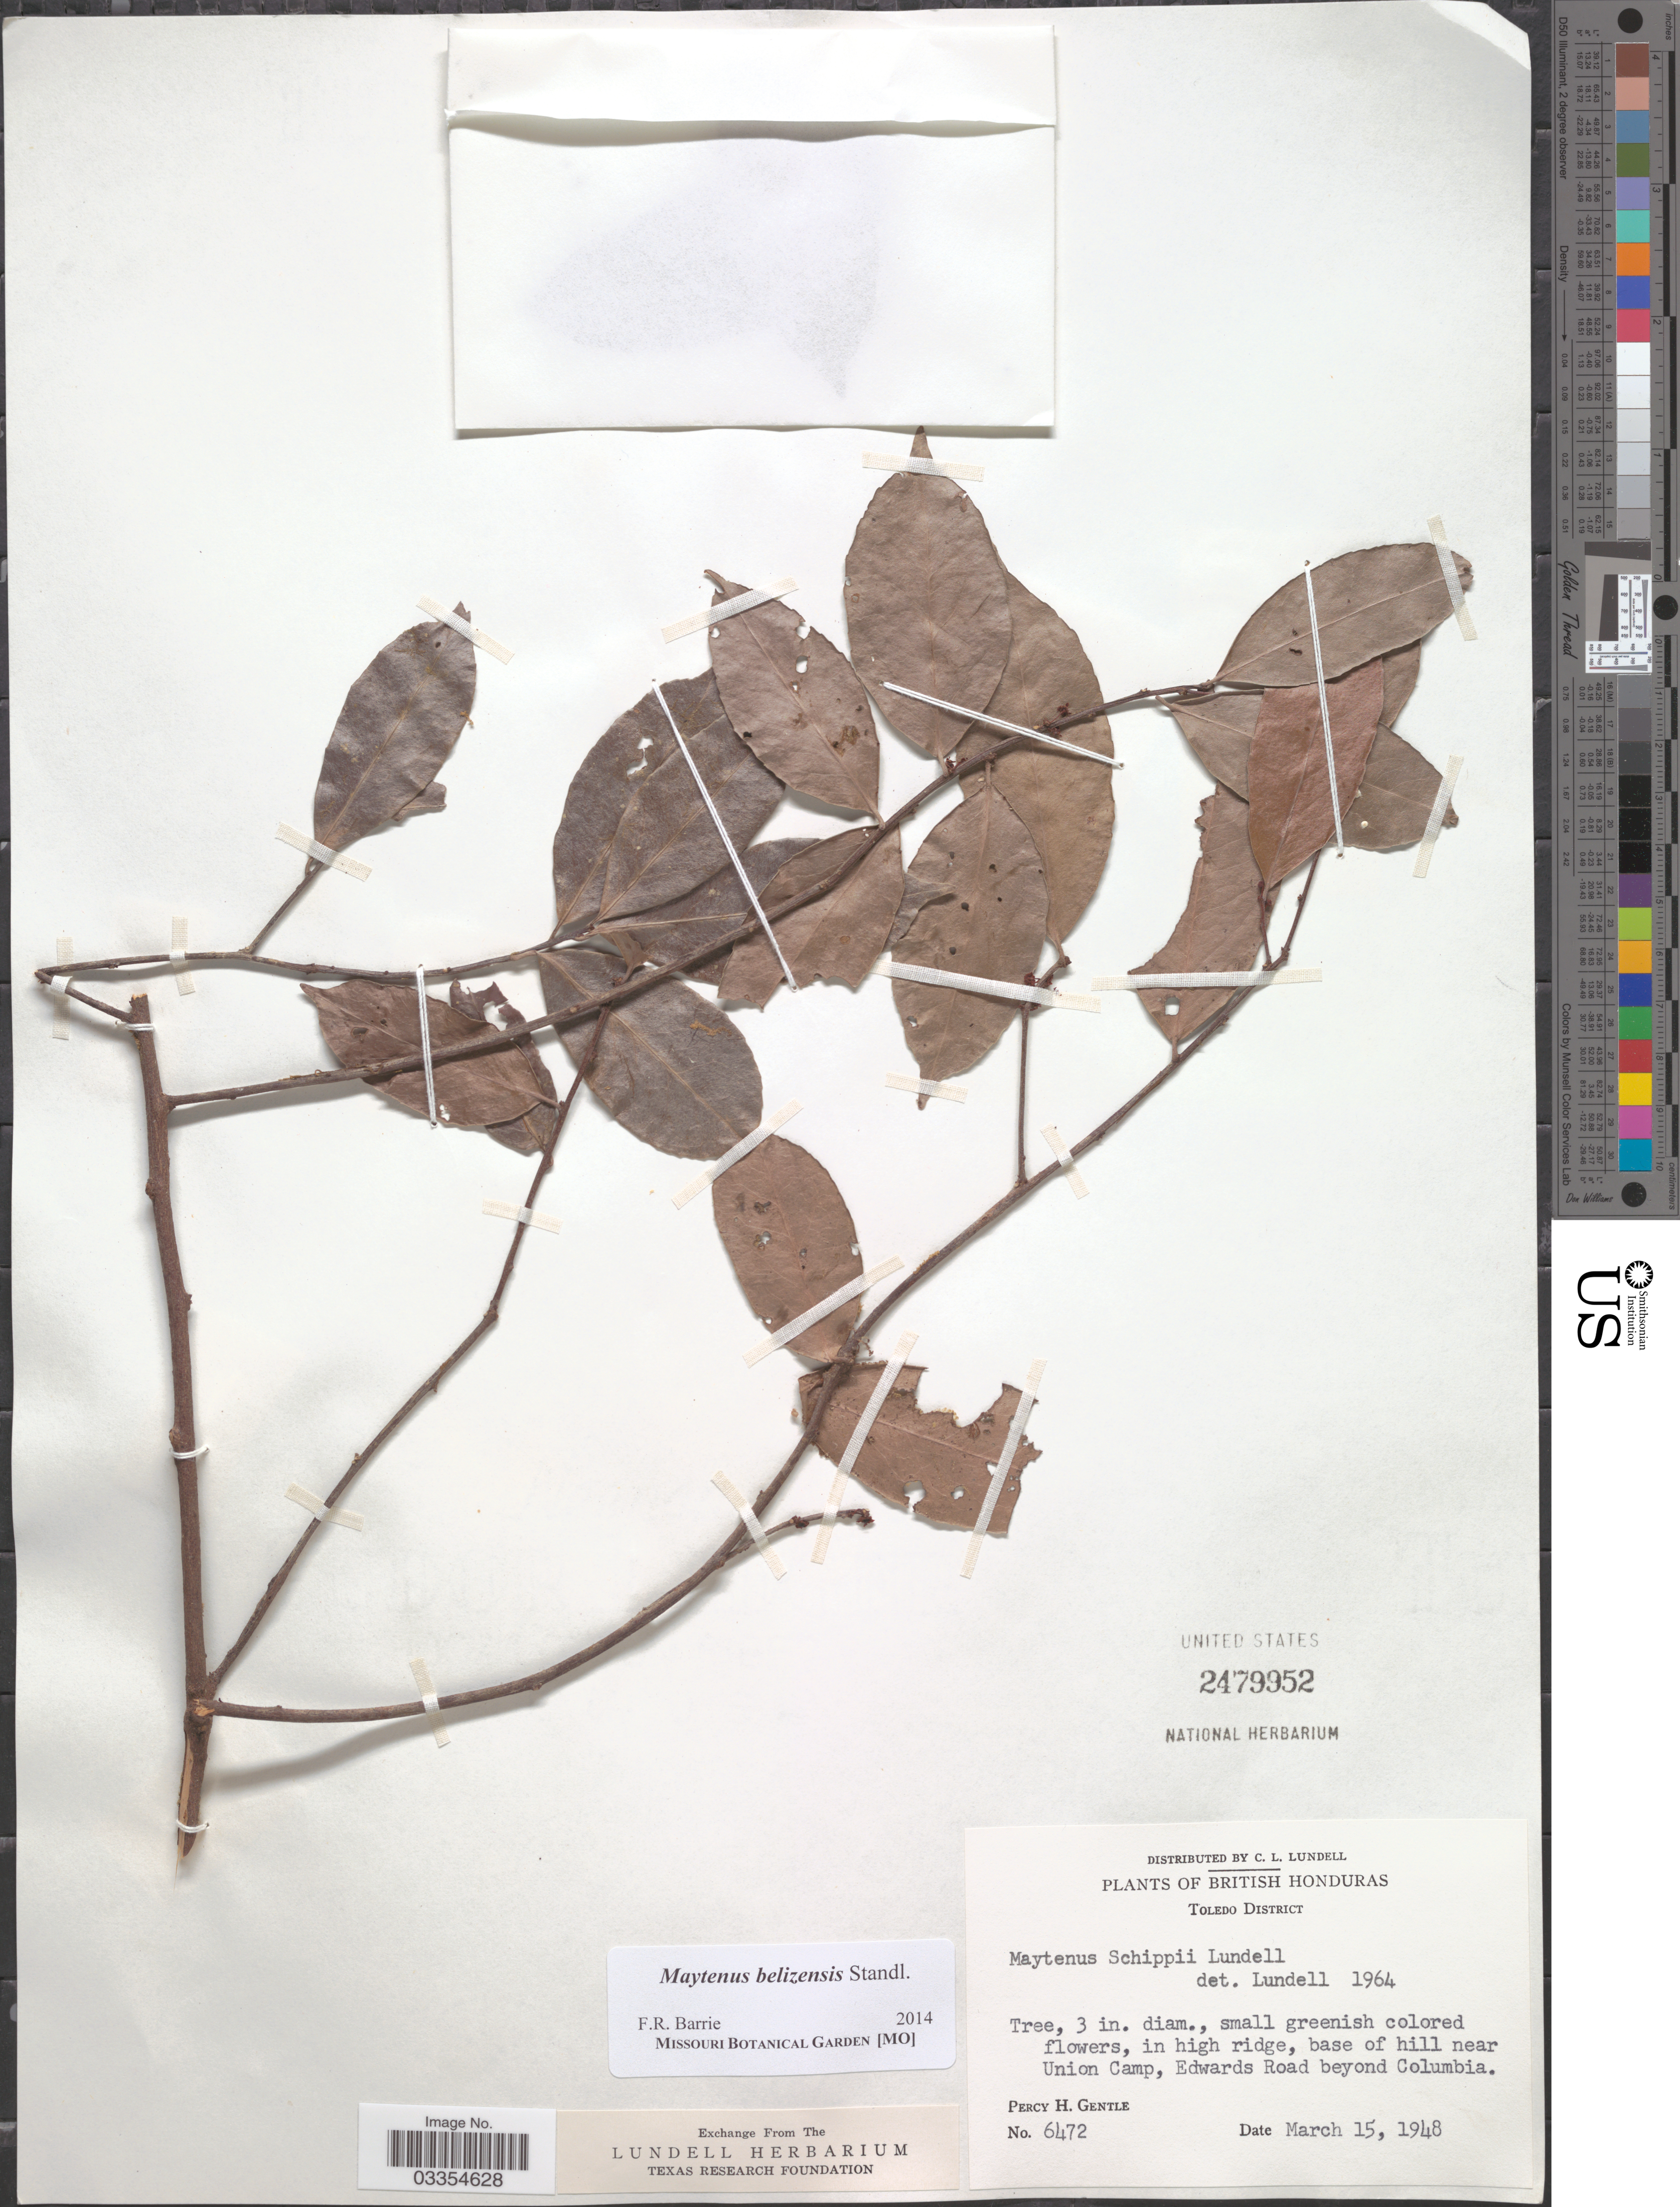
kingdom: Plantae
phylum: Tracheophyta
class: Magnoliopsida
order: Celastrales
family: Celastraceae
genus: Maytenus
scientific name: Maytenus belizensis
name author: Standl.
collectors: P. H. Gentle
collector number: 6472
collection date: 1948-03-15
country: Belize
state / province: Toledo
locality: British Honduras, Toledo District, base of hill near Union Camp, Edwards Road beyond Columbia.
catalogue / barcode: US 2479952